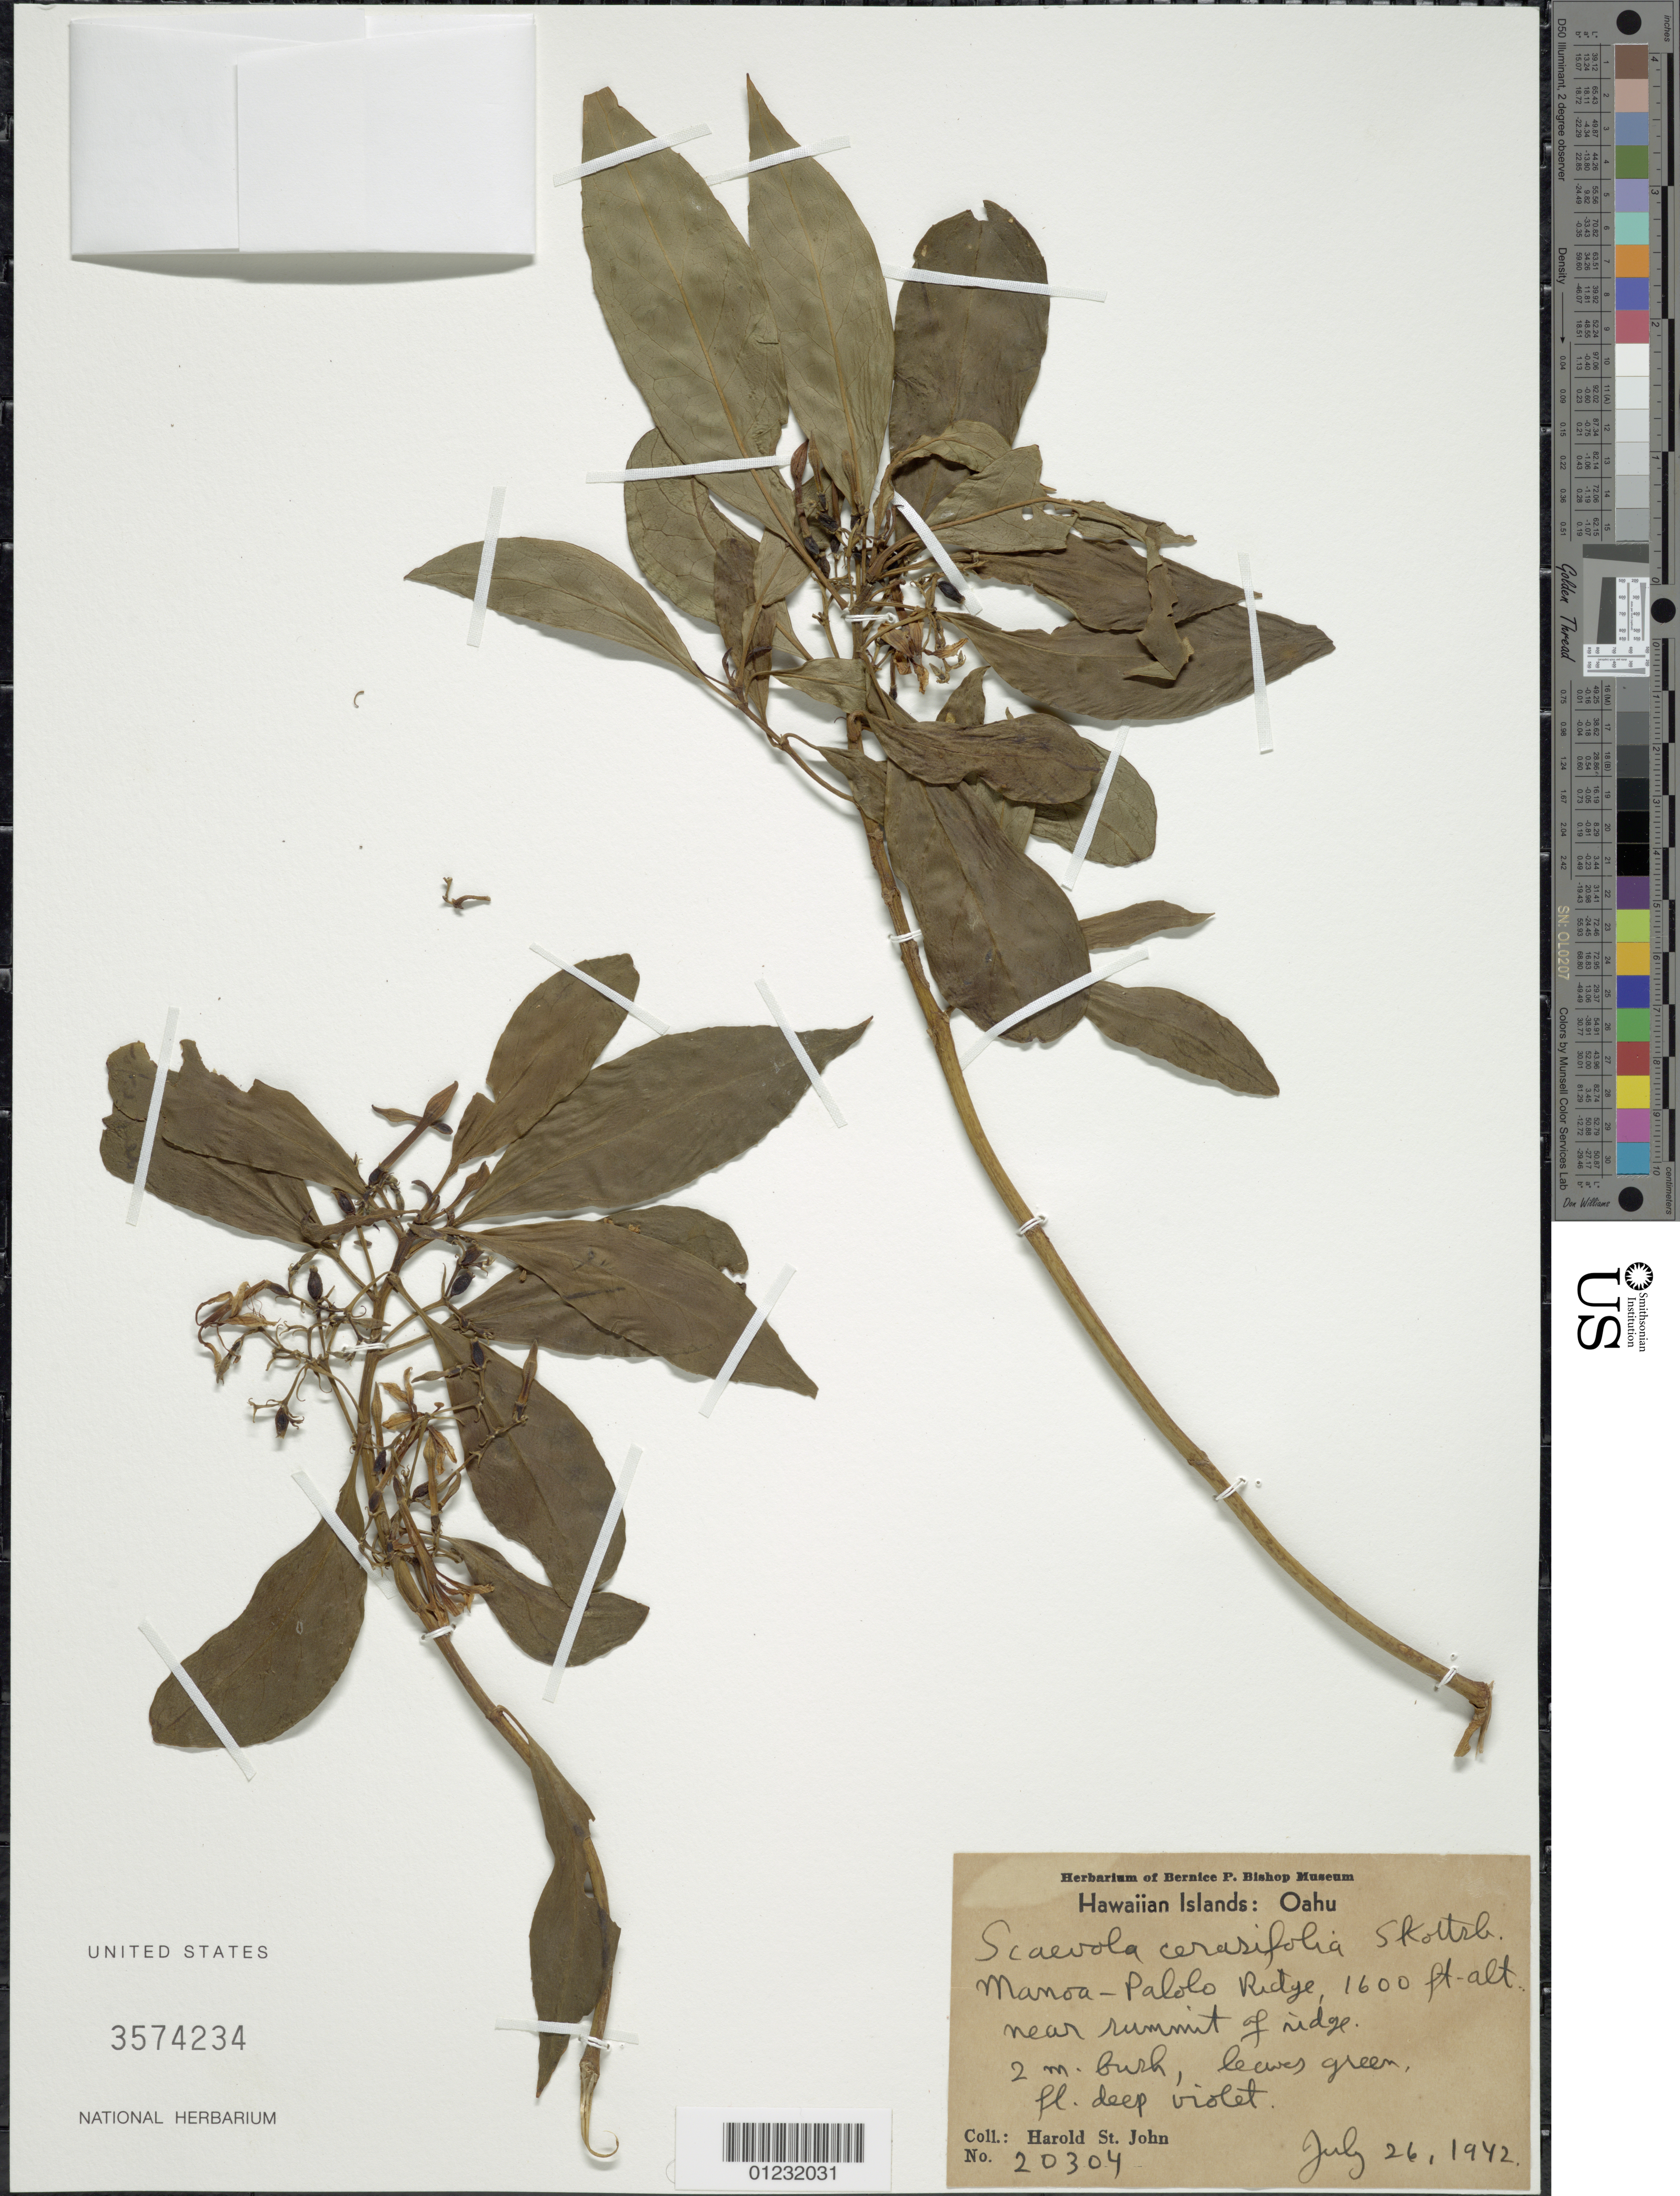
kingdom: Plantae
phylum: Tracheophyta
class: Magnoliopsida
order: Asterales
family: Goodeniaceae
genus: Scaevola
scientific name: Scaevola crassifolia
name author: Labill.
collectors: H. St. John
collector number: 20304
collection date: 1942-07-26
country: United States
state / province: Hawaii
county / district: Honolulu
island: Oahu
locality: Manoa -Palolo Ridge, near summit of ridge.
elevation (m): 488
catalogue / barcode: US 3574234